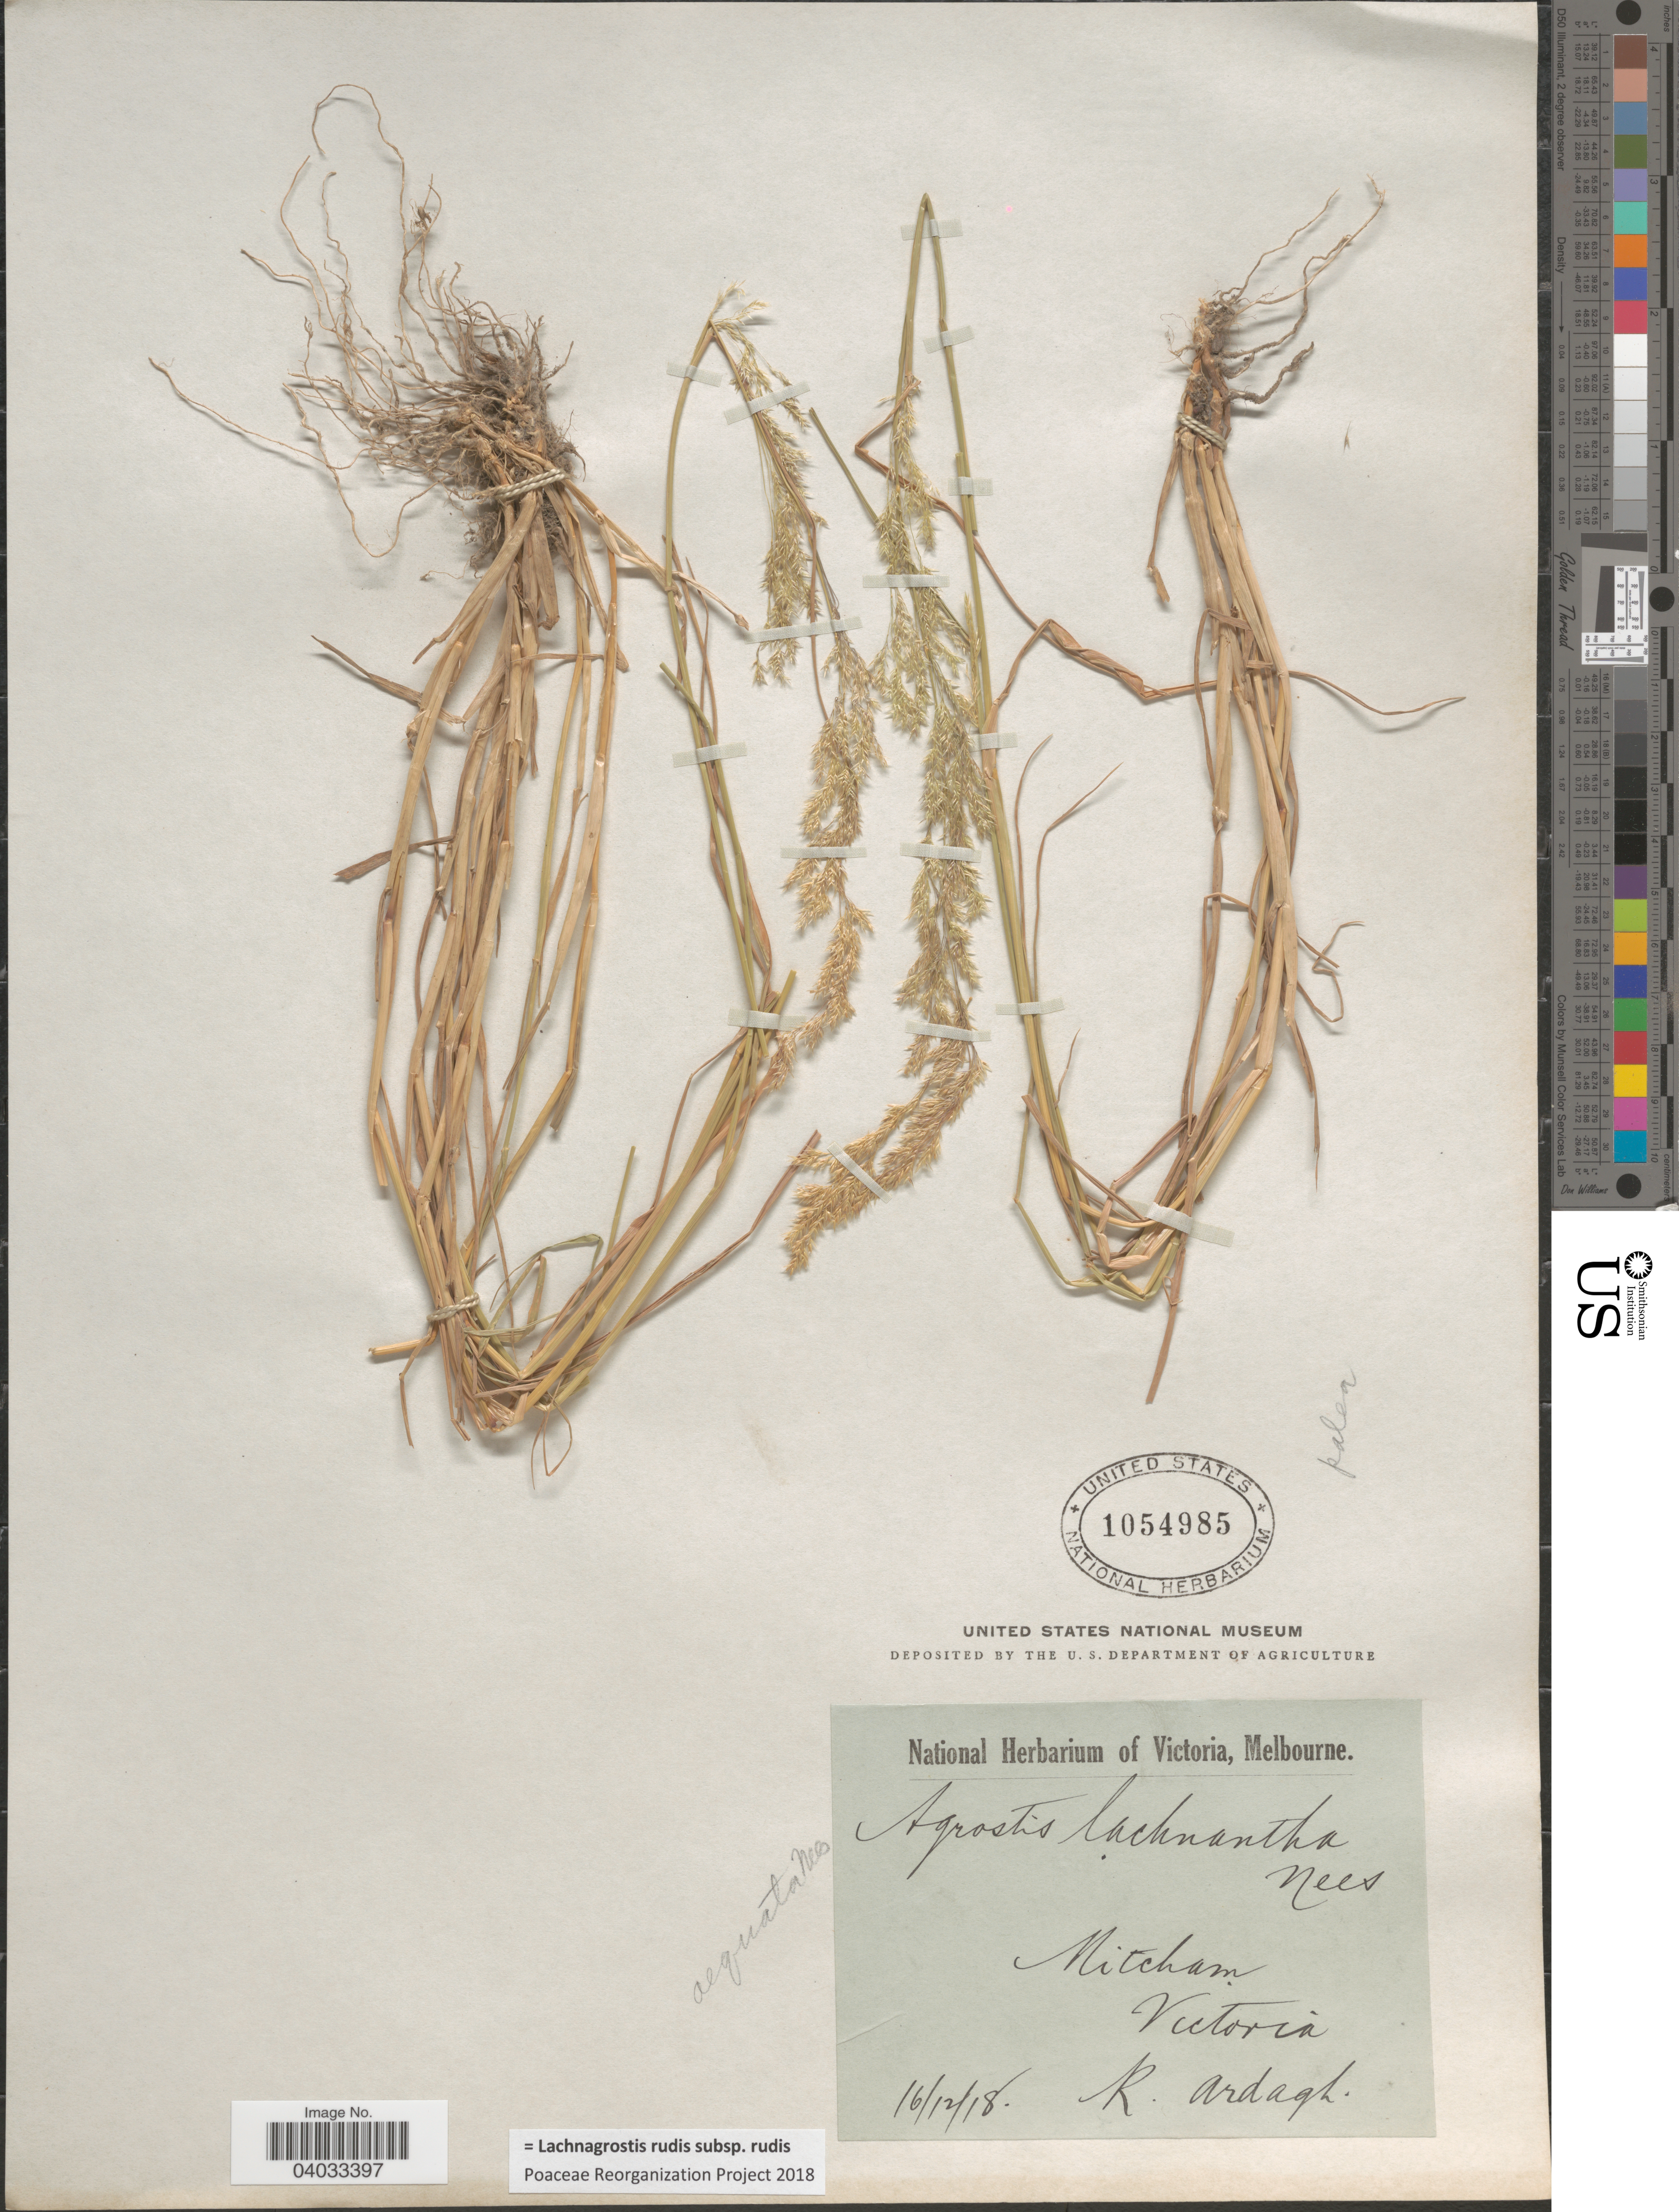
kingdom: Plantae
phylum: Tracheophyta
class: Liliopsida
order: Poales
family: Poaceae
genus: Lachnagrostis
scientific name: Lachnagrostis rudis subsp. rudis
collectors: R. Ardagh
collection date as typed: Transcribed d/m/y: 16/12/18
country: Australia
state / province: Victoria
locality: Mitcham. Victoria.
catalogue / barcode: US 1054985